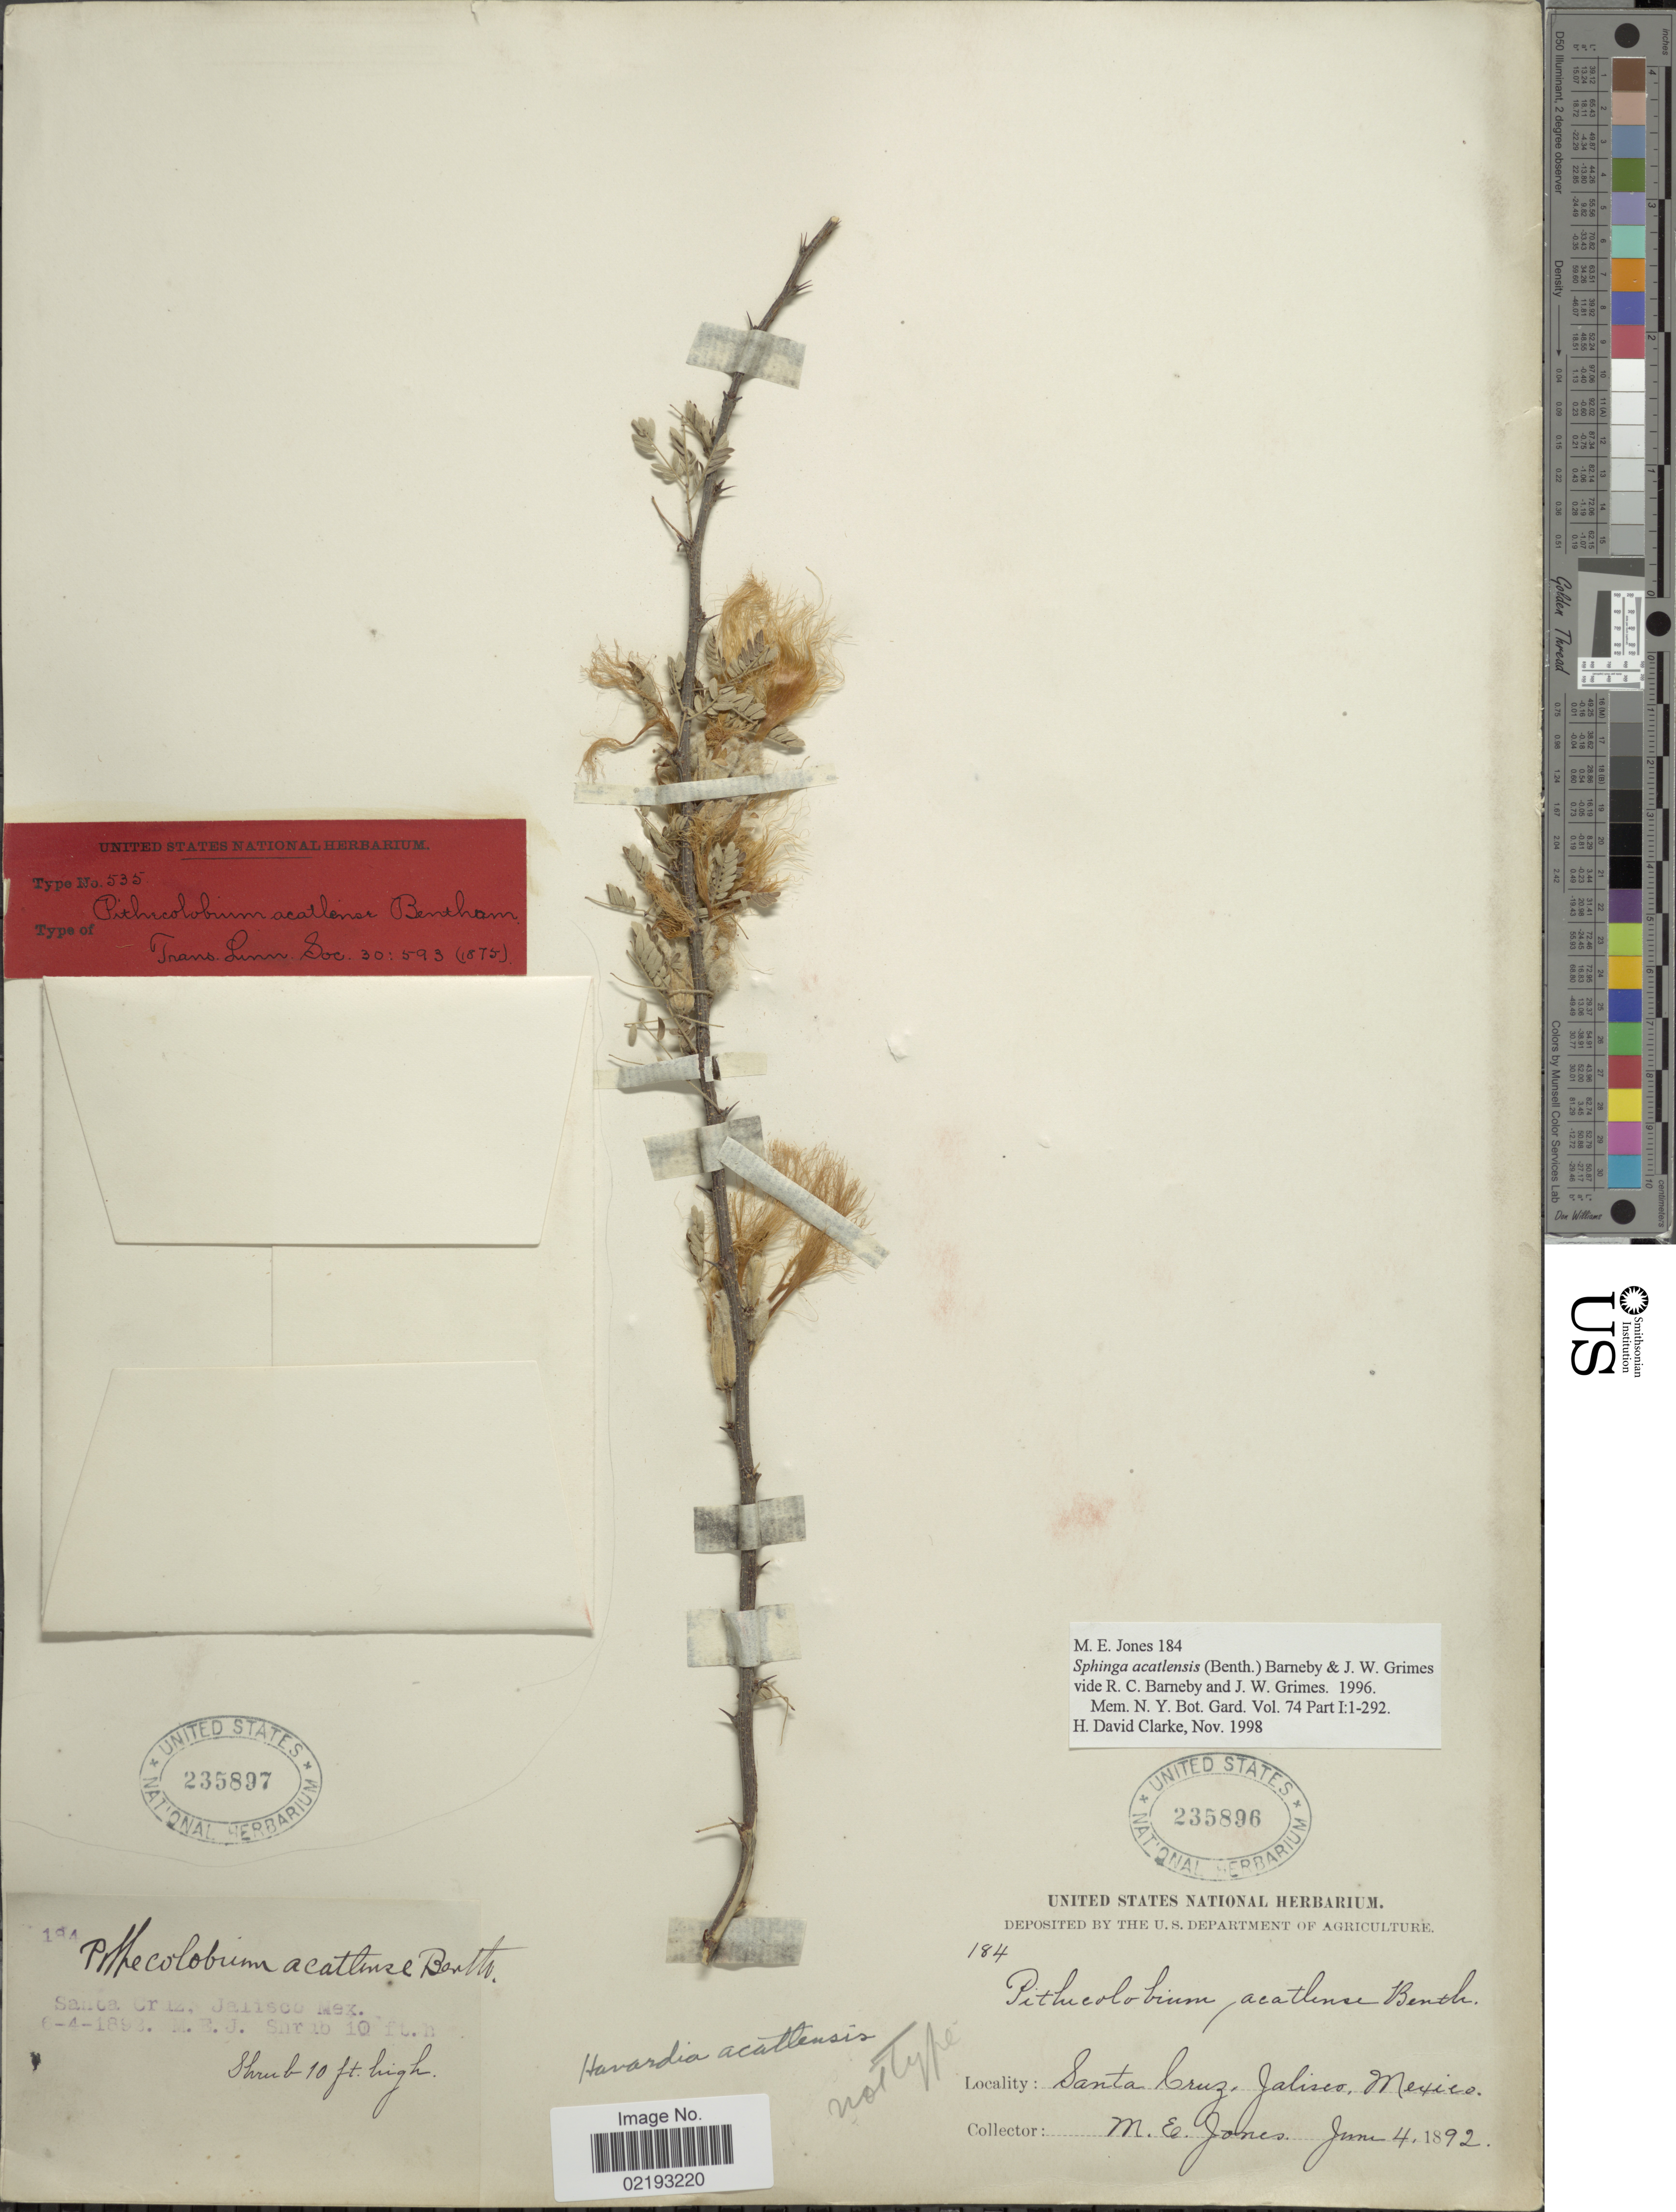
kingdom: Plantae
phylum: Tracheophyta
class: Magnoliopsida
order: Fabales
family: Fabaceae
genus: Sphinga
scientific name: Sphinga acatlensis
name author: (Benth.) Barneby & J.W. Grimes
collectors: M. E. Jones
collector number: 184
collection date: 1892-04-06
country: Mexico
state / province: Jalisco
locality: Santa Cruz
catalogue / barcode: US 235897